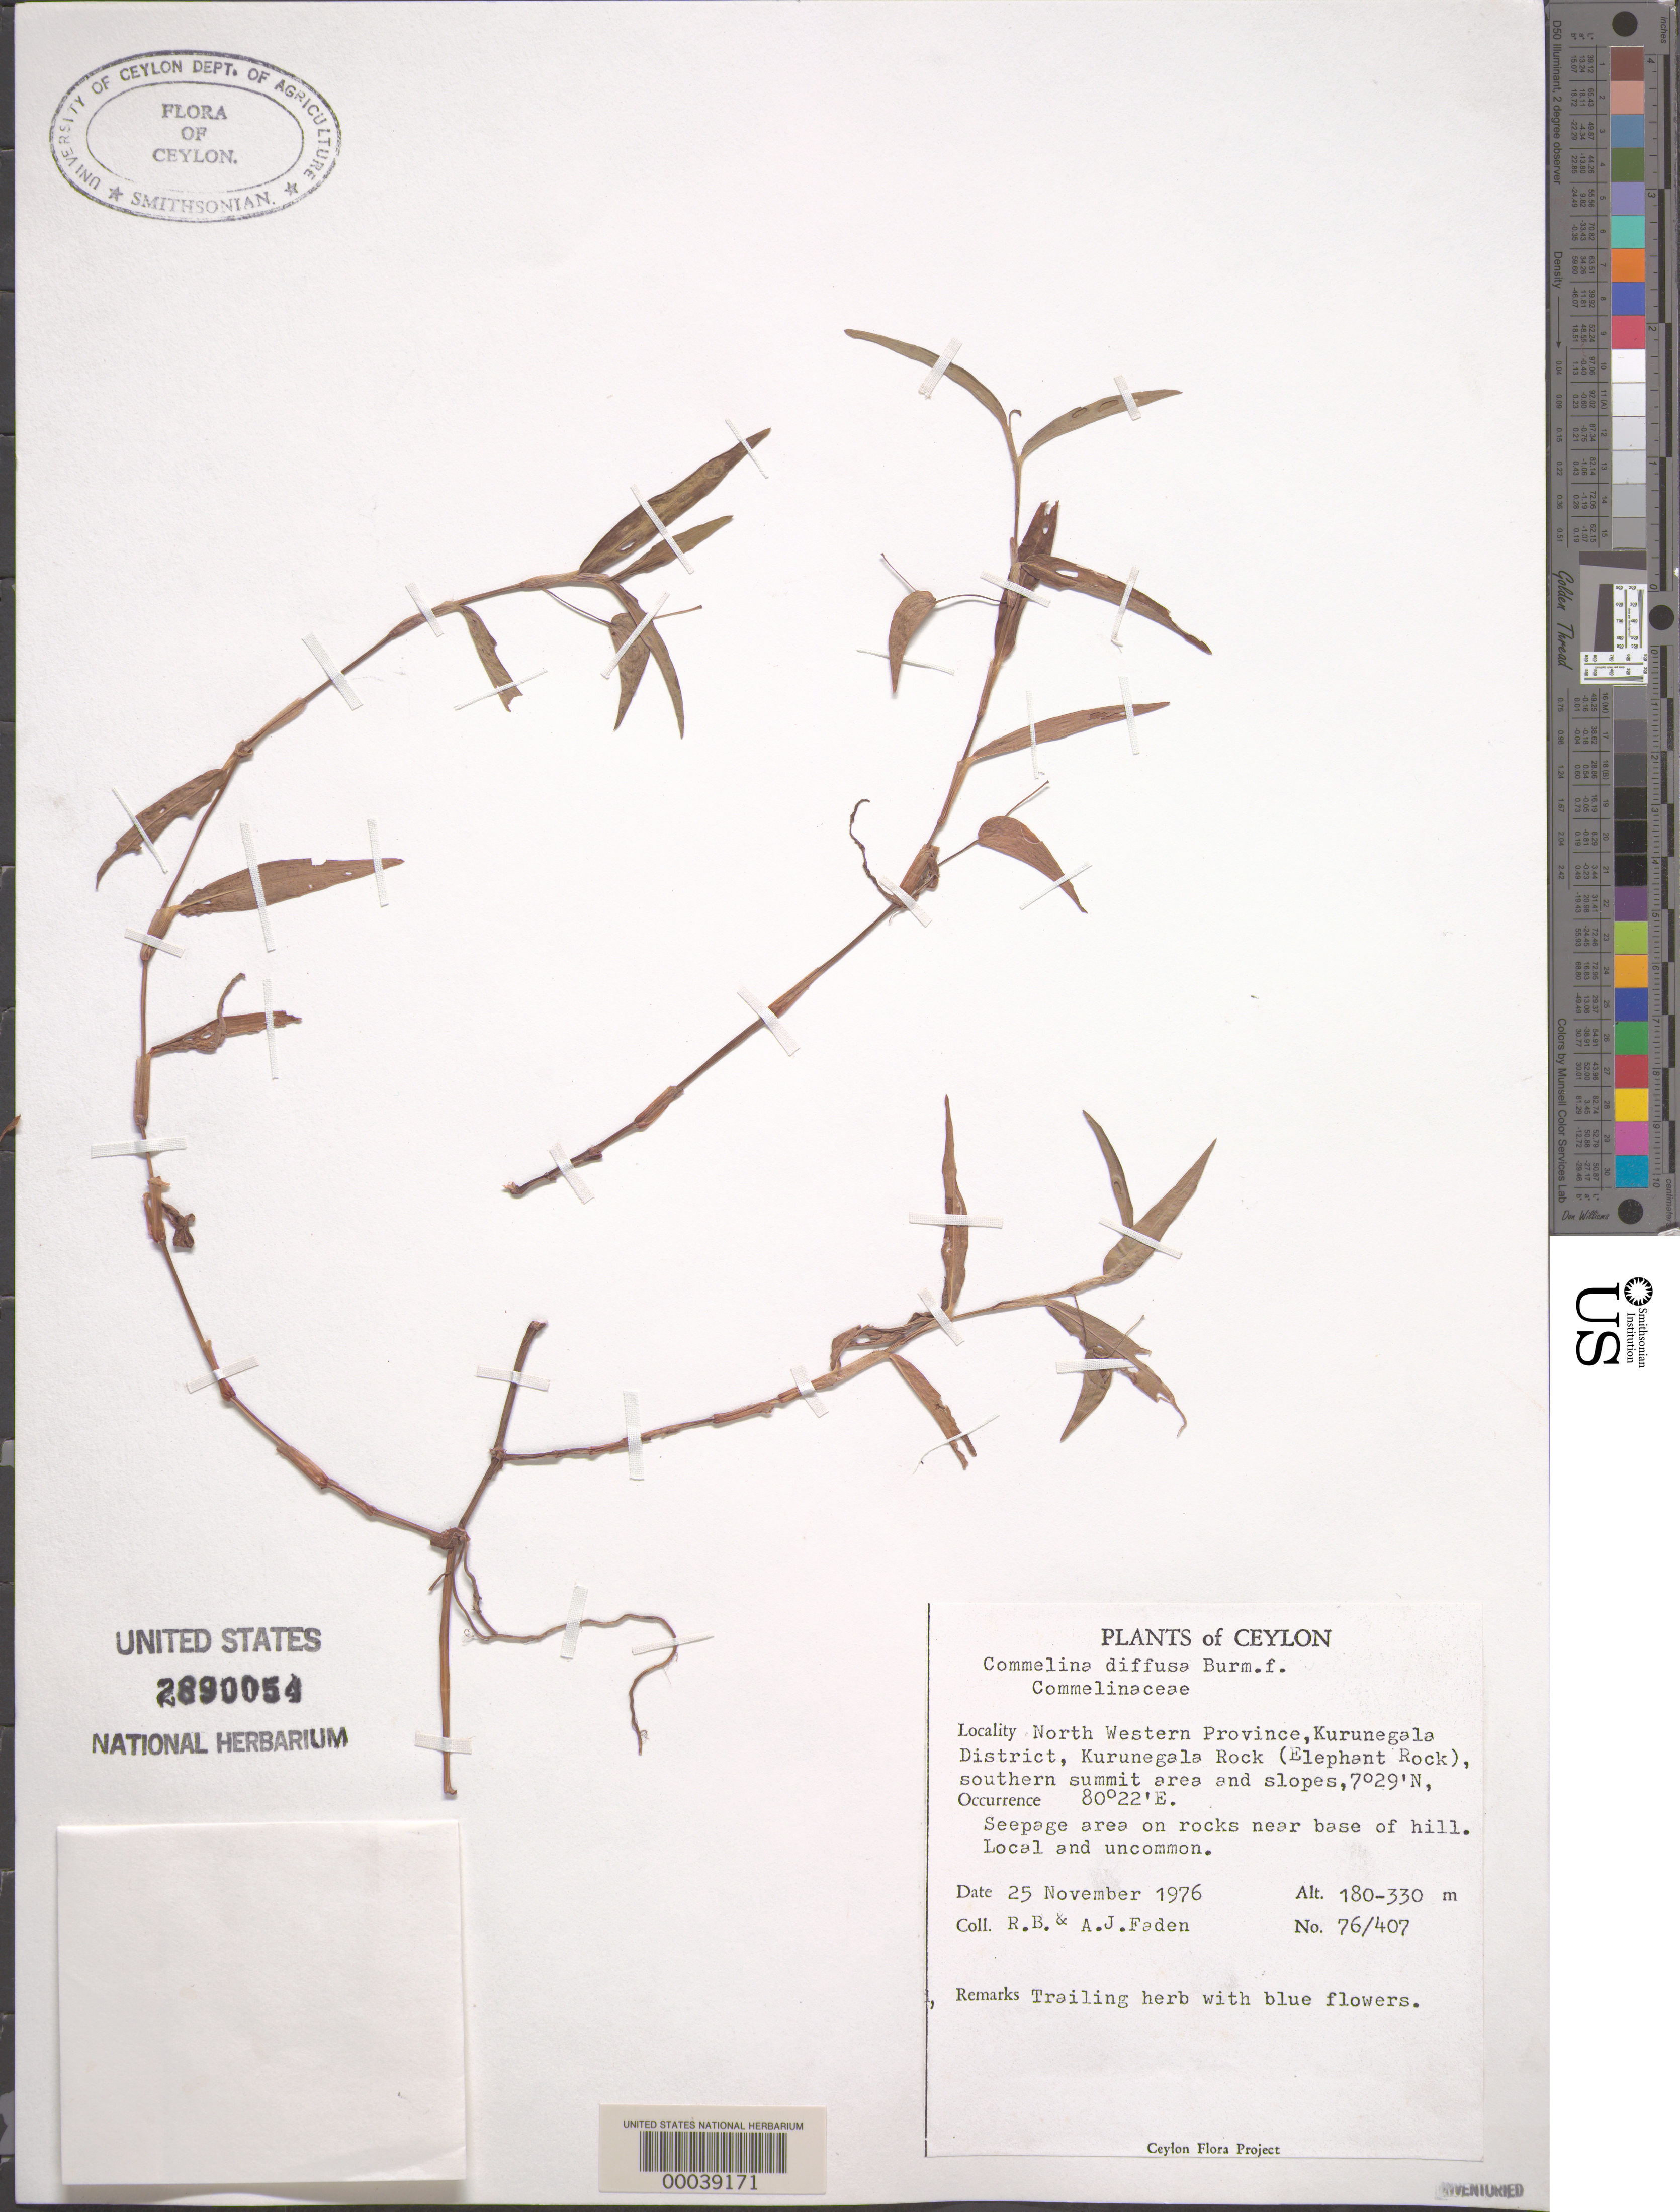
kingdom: Plantae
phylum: Tracheophyta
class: Liliopsida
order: Commelinales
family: Commelinaceae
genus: Commelina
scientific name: Commelina diffusa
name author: Burm. f.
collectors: R. B. Faden & A. J. Faden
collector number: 76/407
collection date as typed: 25 Nov 1976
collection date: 1976-11-25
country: Sri Lanka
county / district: Kurunegala Dist.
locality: Kurunegala rock, s summit area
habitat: Seepage area on rocks near base of hill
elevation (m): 180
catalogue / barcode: US 2890054